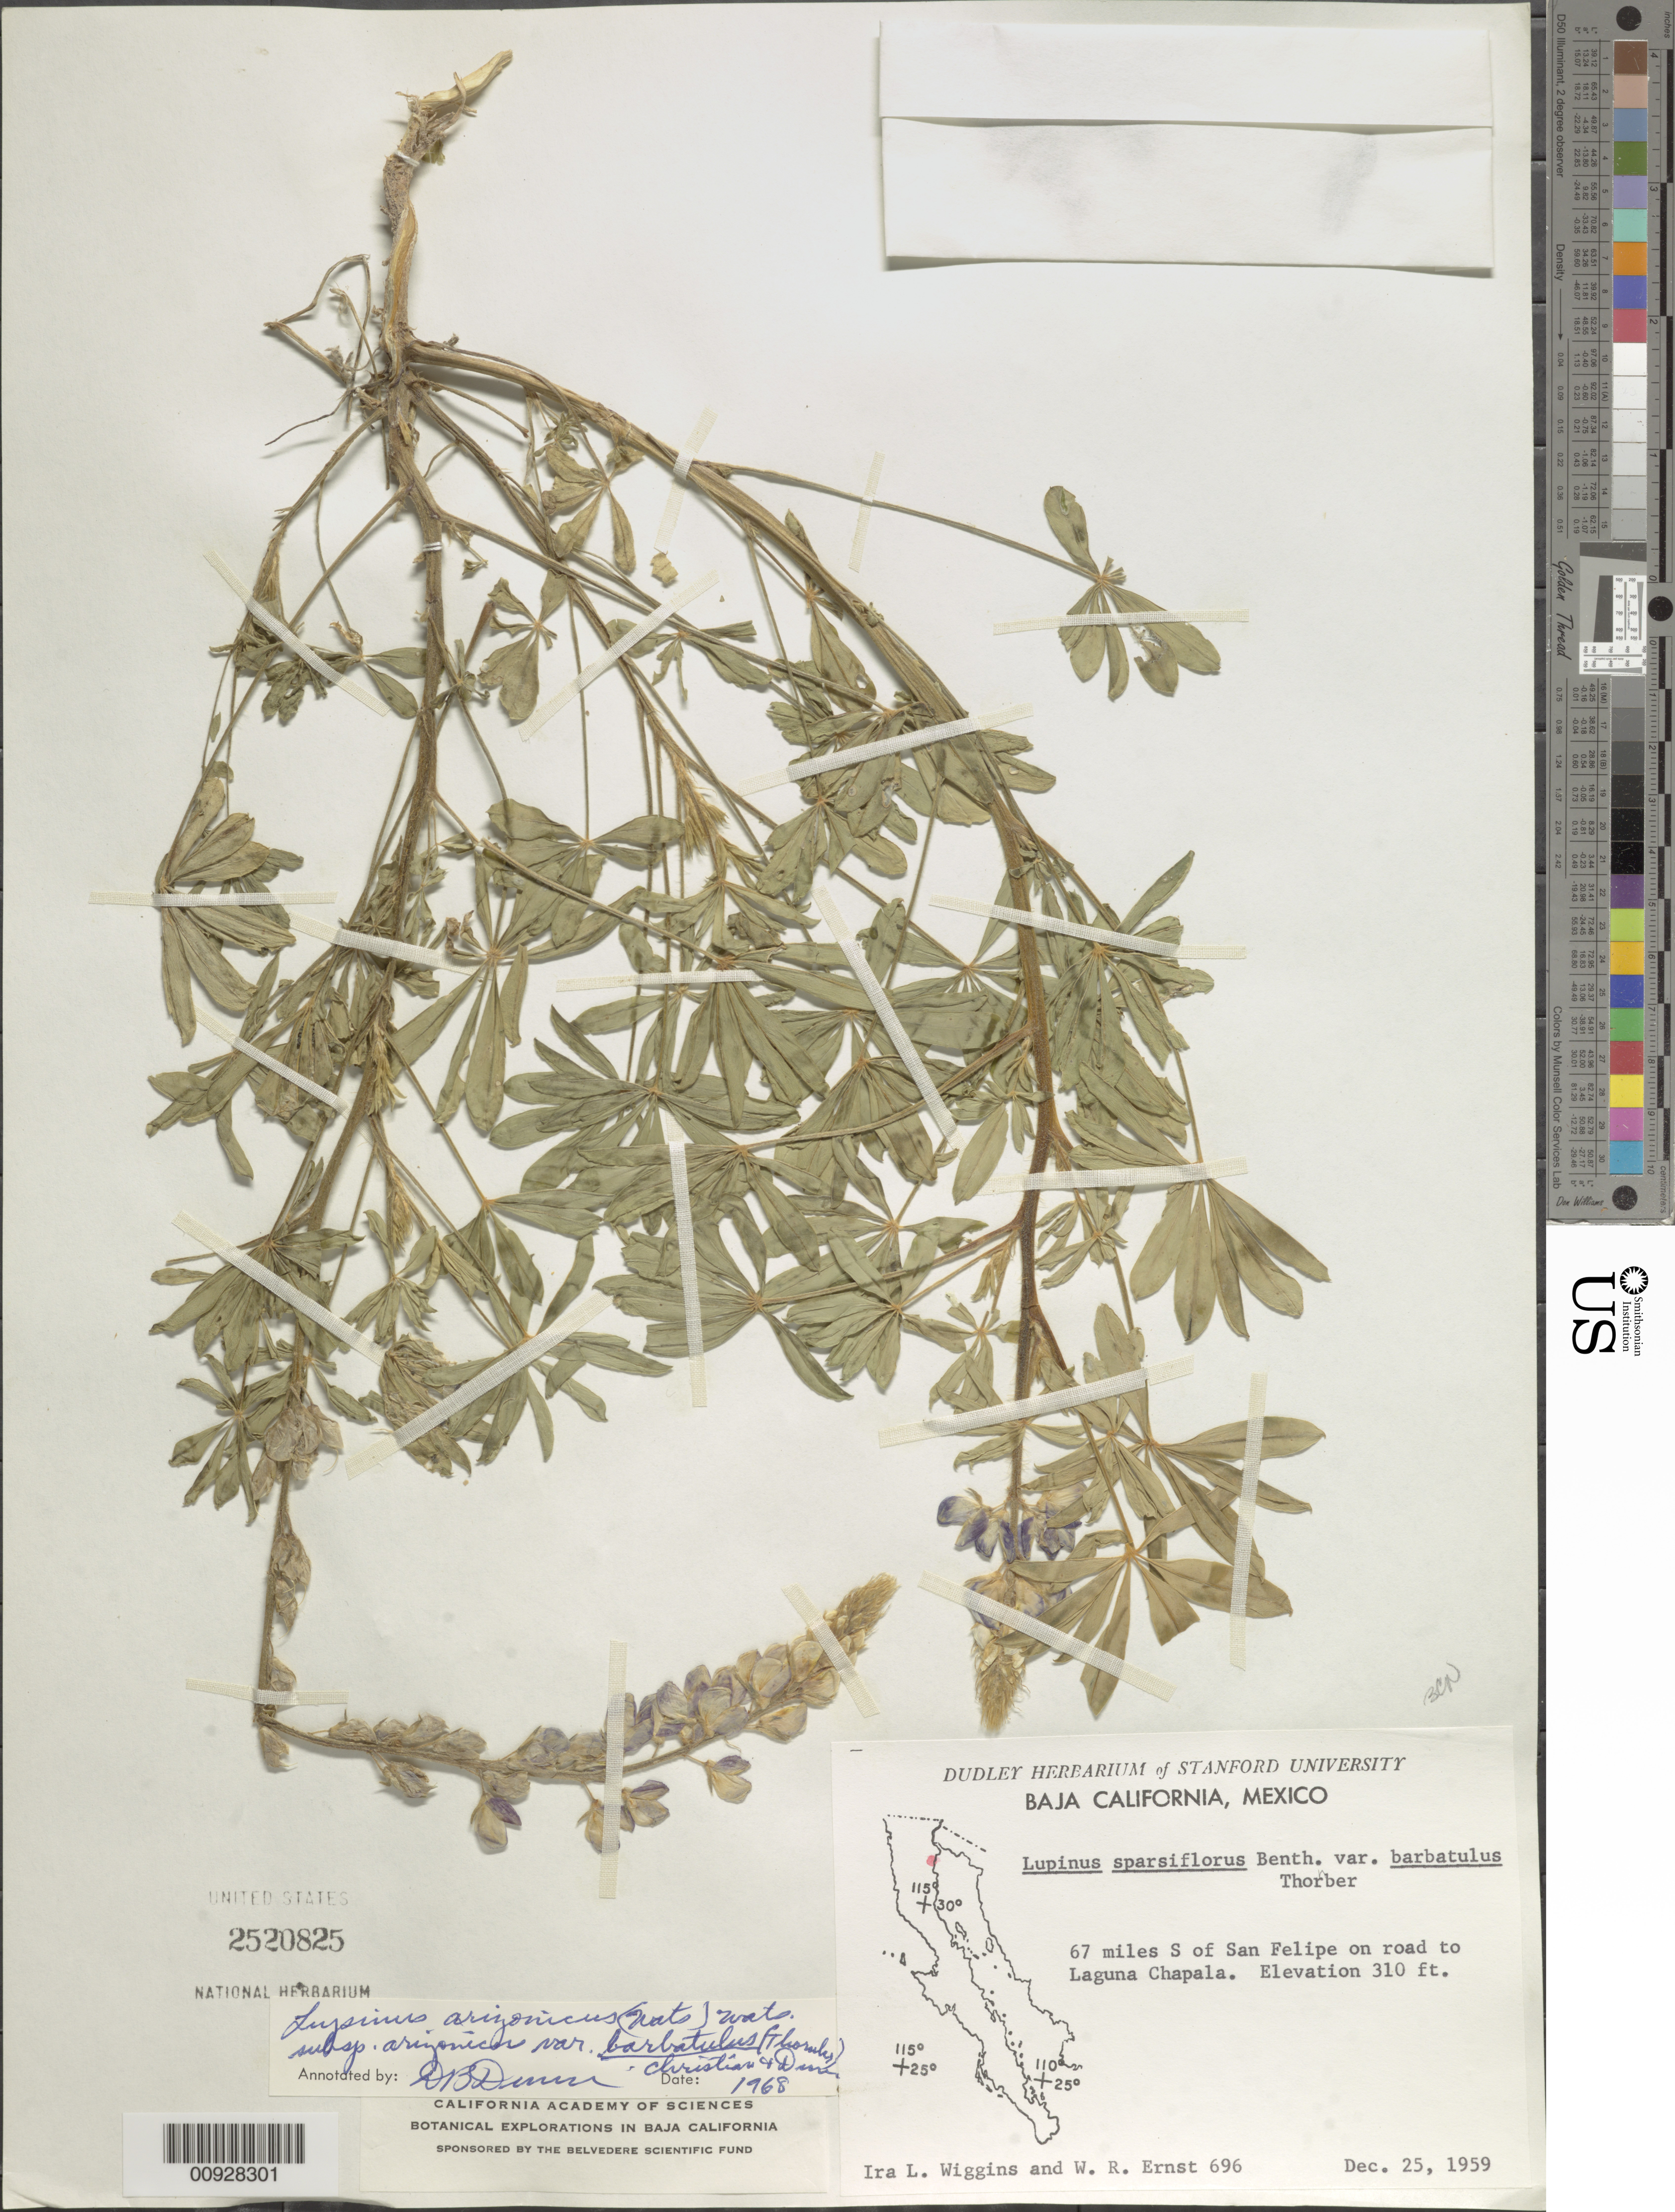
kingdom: Plantae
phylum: Tracheophyta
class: Magnoliopsida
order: Fabales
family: Fabaceae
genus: Lupinus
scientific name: Lupinus arizonicus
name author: (S. Watson) S. Watson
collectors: I. L. Wiggins & W. R. Ernst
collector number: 696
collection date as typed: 25 Dec 1959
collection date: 1959-12-25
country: Mexico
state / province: Baja California Norte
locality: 67 miles S of San Felipe on road to Laguna Chapala.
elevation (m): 94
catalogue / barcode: US 2520825